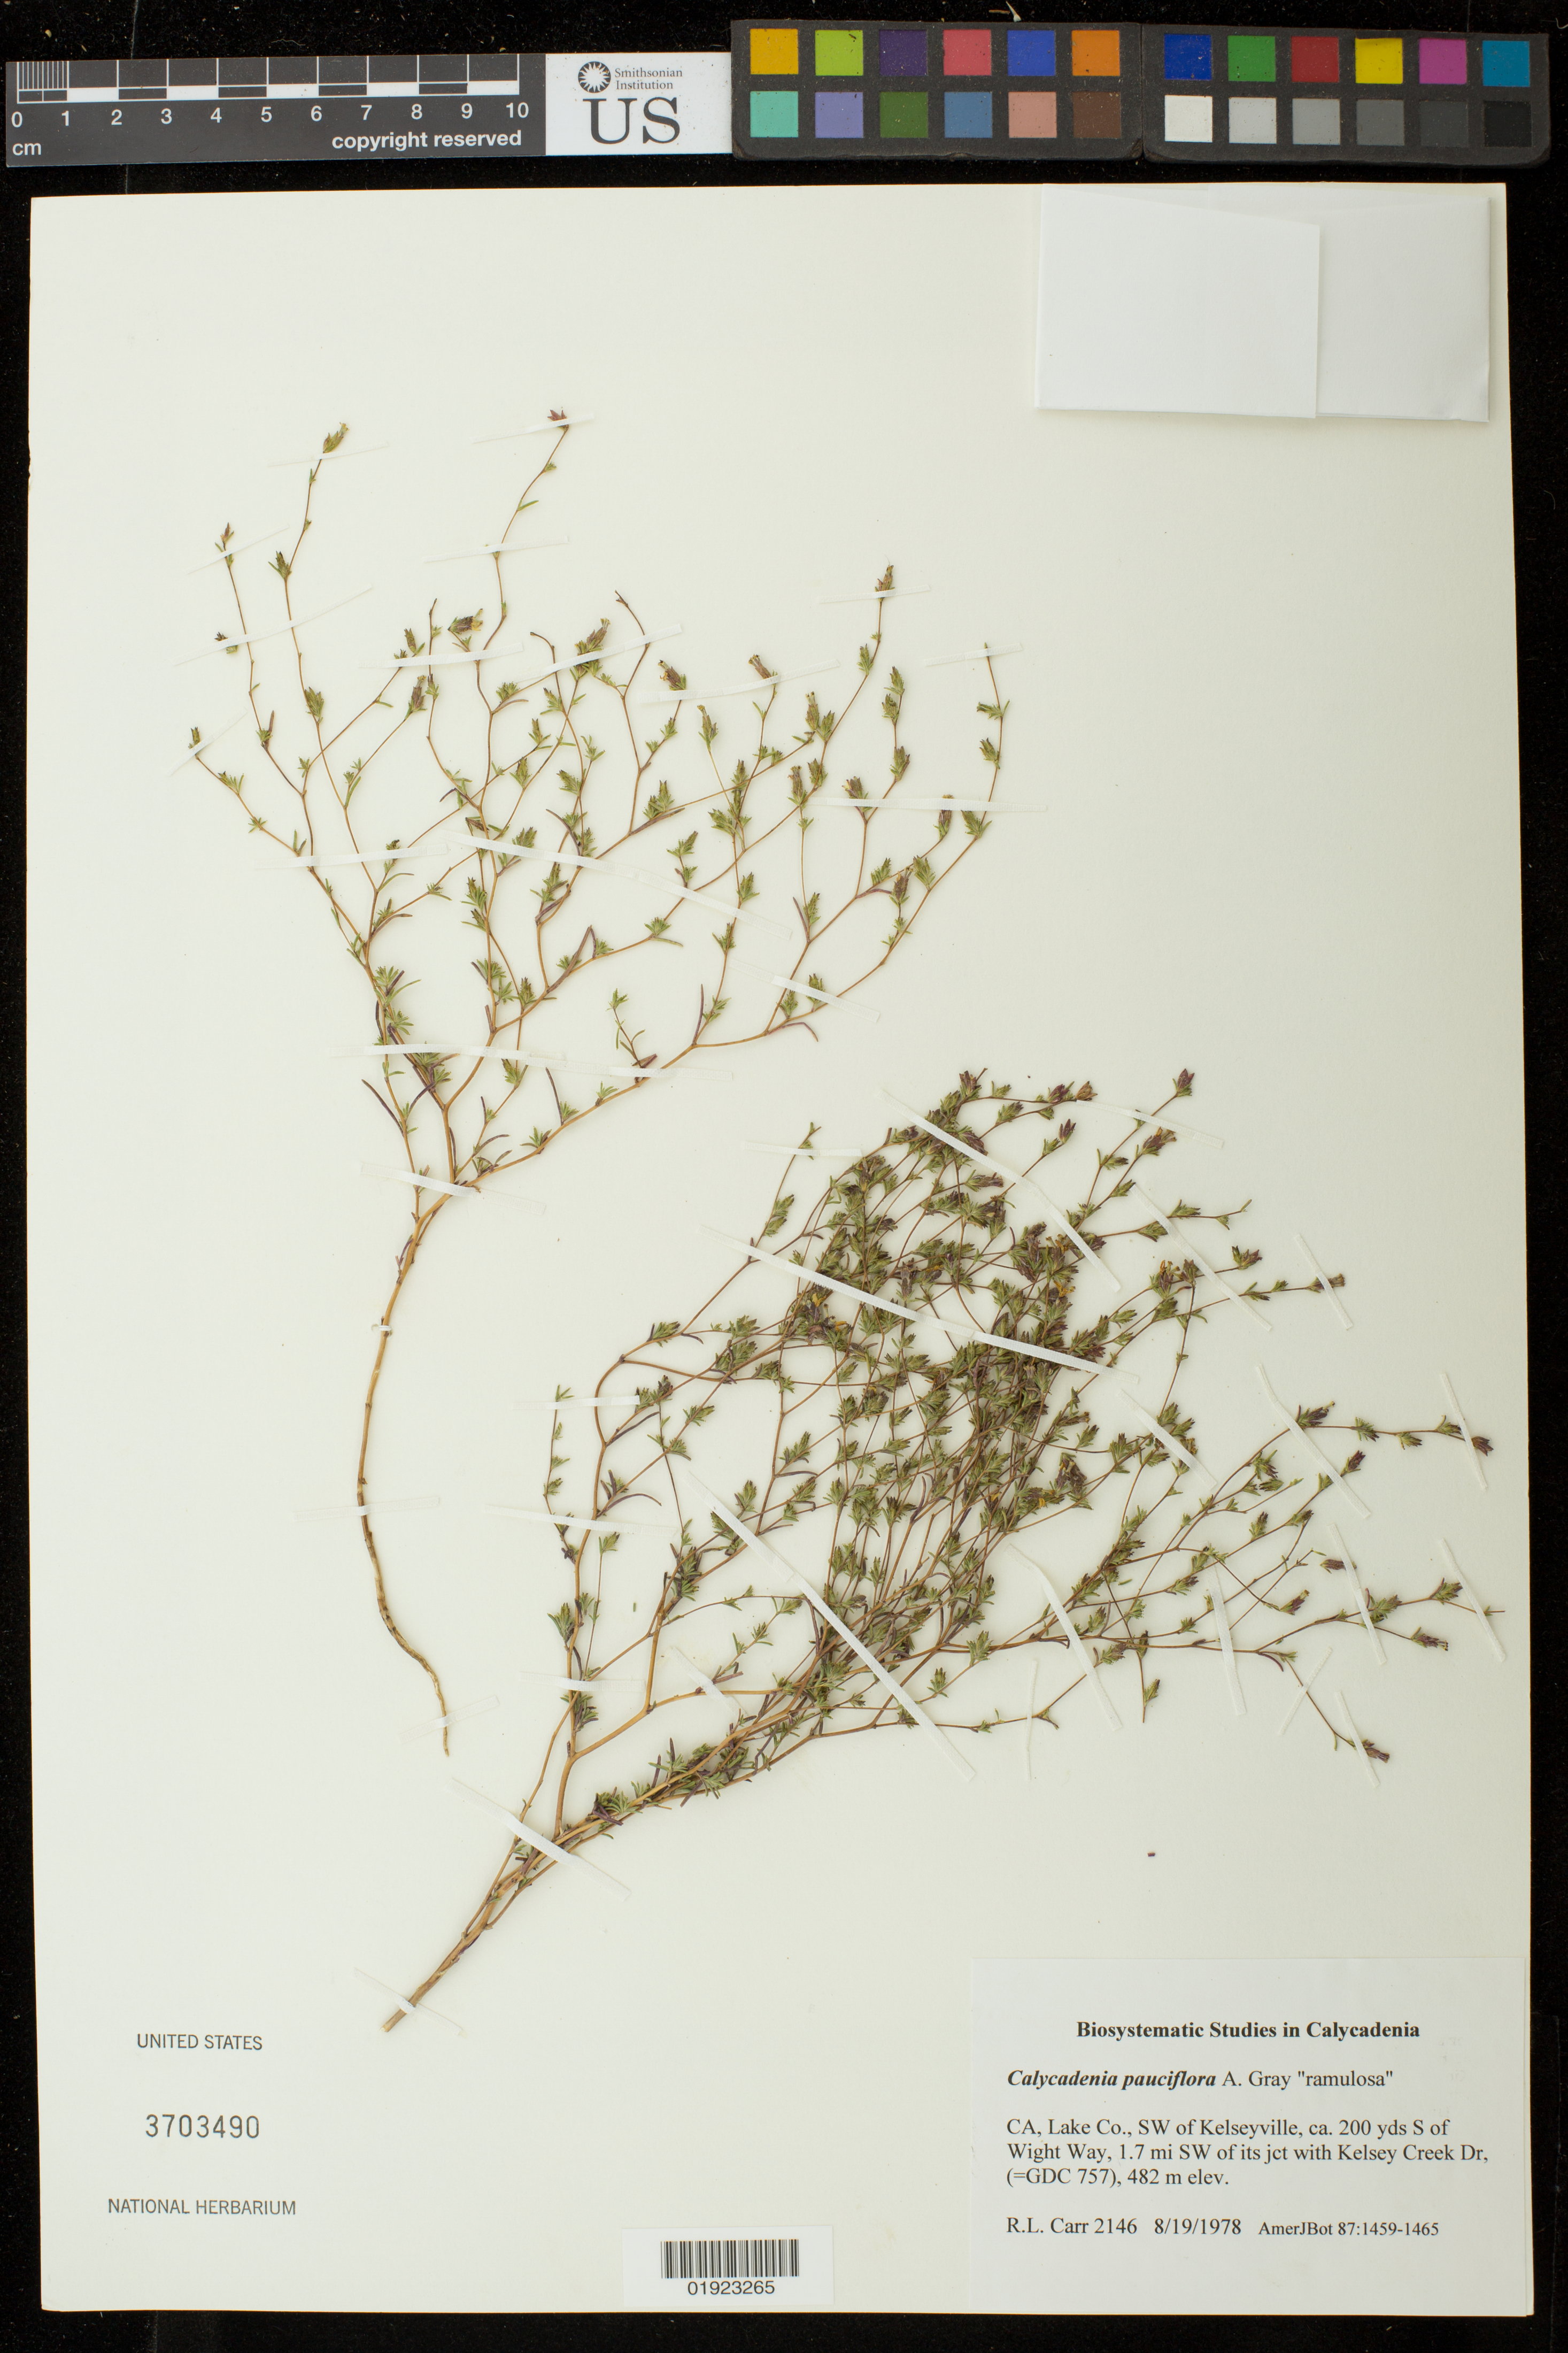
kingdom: Plantae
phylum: Tracheophyta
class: Magnoliopsida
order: Asterales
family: Asteraceae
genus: Calycadenia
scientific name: Calycadenia pauciflora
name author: A. Gray in Emory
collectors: R. Carr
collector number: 2146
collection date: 1978-08-19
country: United States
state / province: California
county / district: Lake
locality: SW of Kelseyville, ca. 200 yds S of Wight Way, 1.7 mi SW of its jct with Kelsey Creek Dr.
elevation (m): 482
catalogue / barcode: US 3703490